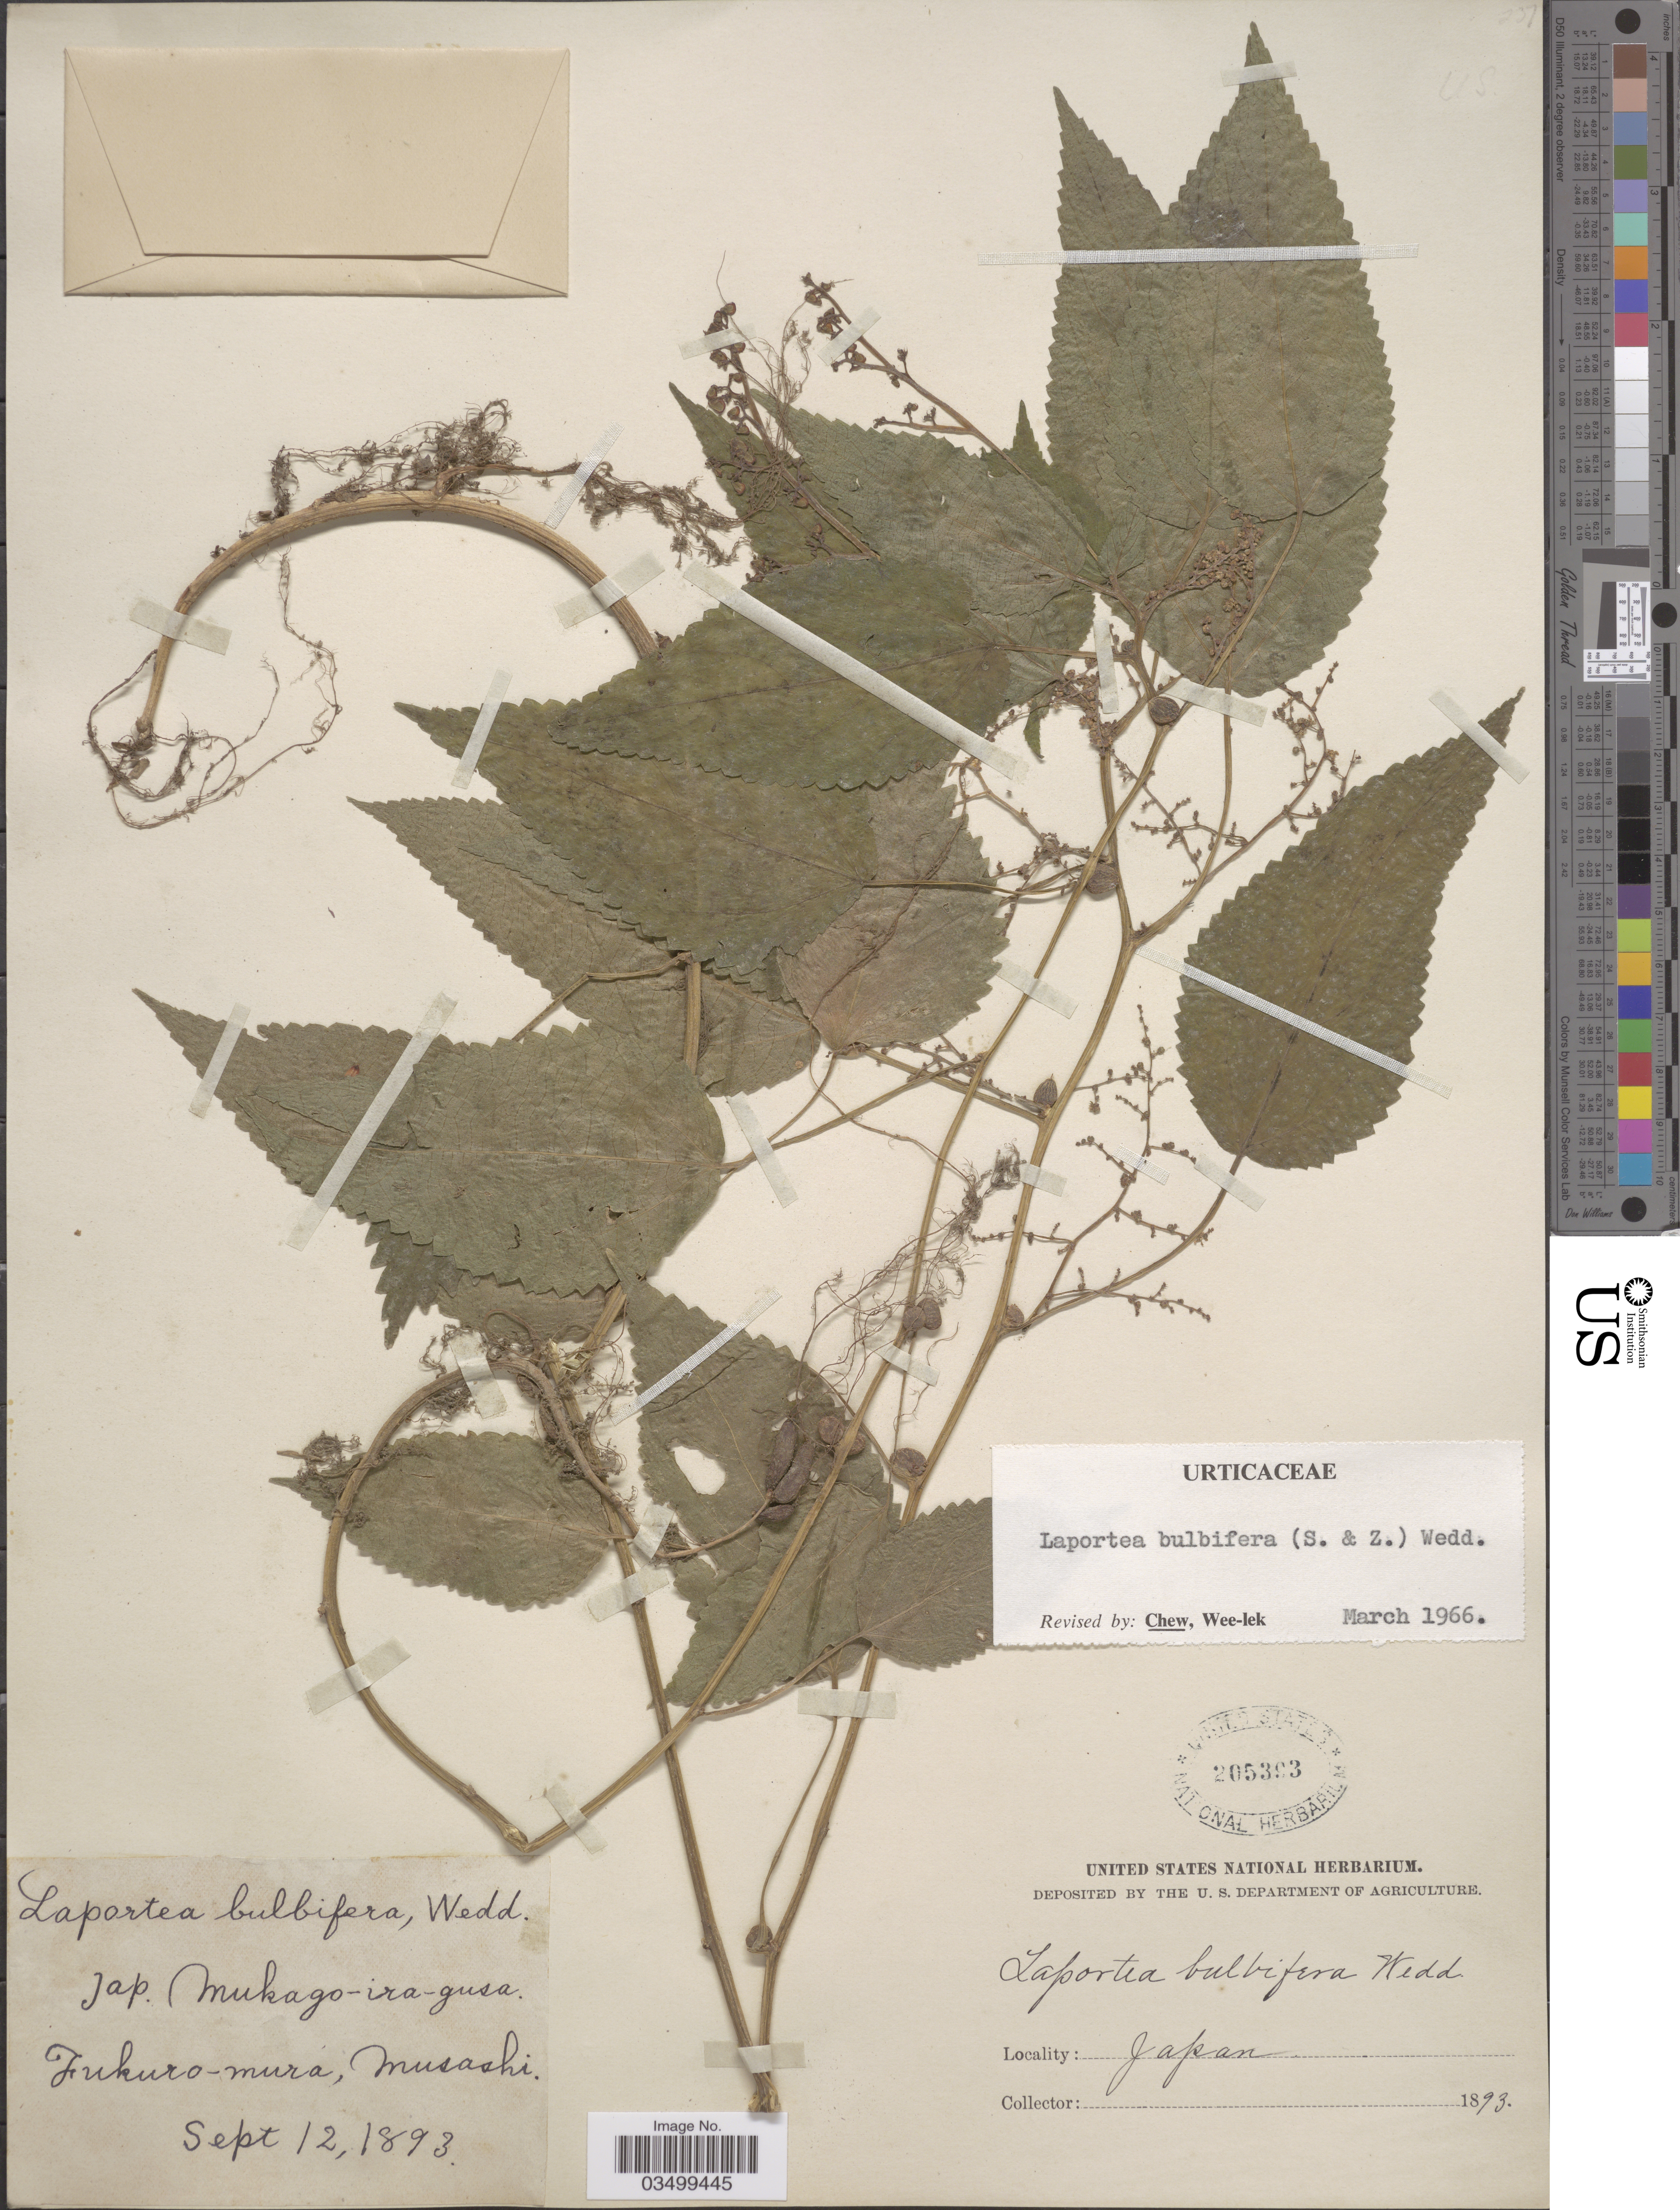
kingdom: Plantae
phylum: Tracheophyta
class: Magnoliopsida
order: Rosales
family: Urticaceae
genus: Laportea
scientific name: Laportea bulbifera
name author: (Siebold & Zucc.) Wedd.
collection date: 1893-09-12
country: Japan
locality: Fukuro-mura, Musashi.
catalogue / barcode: US 205393